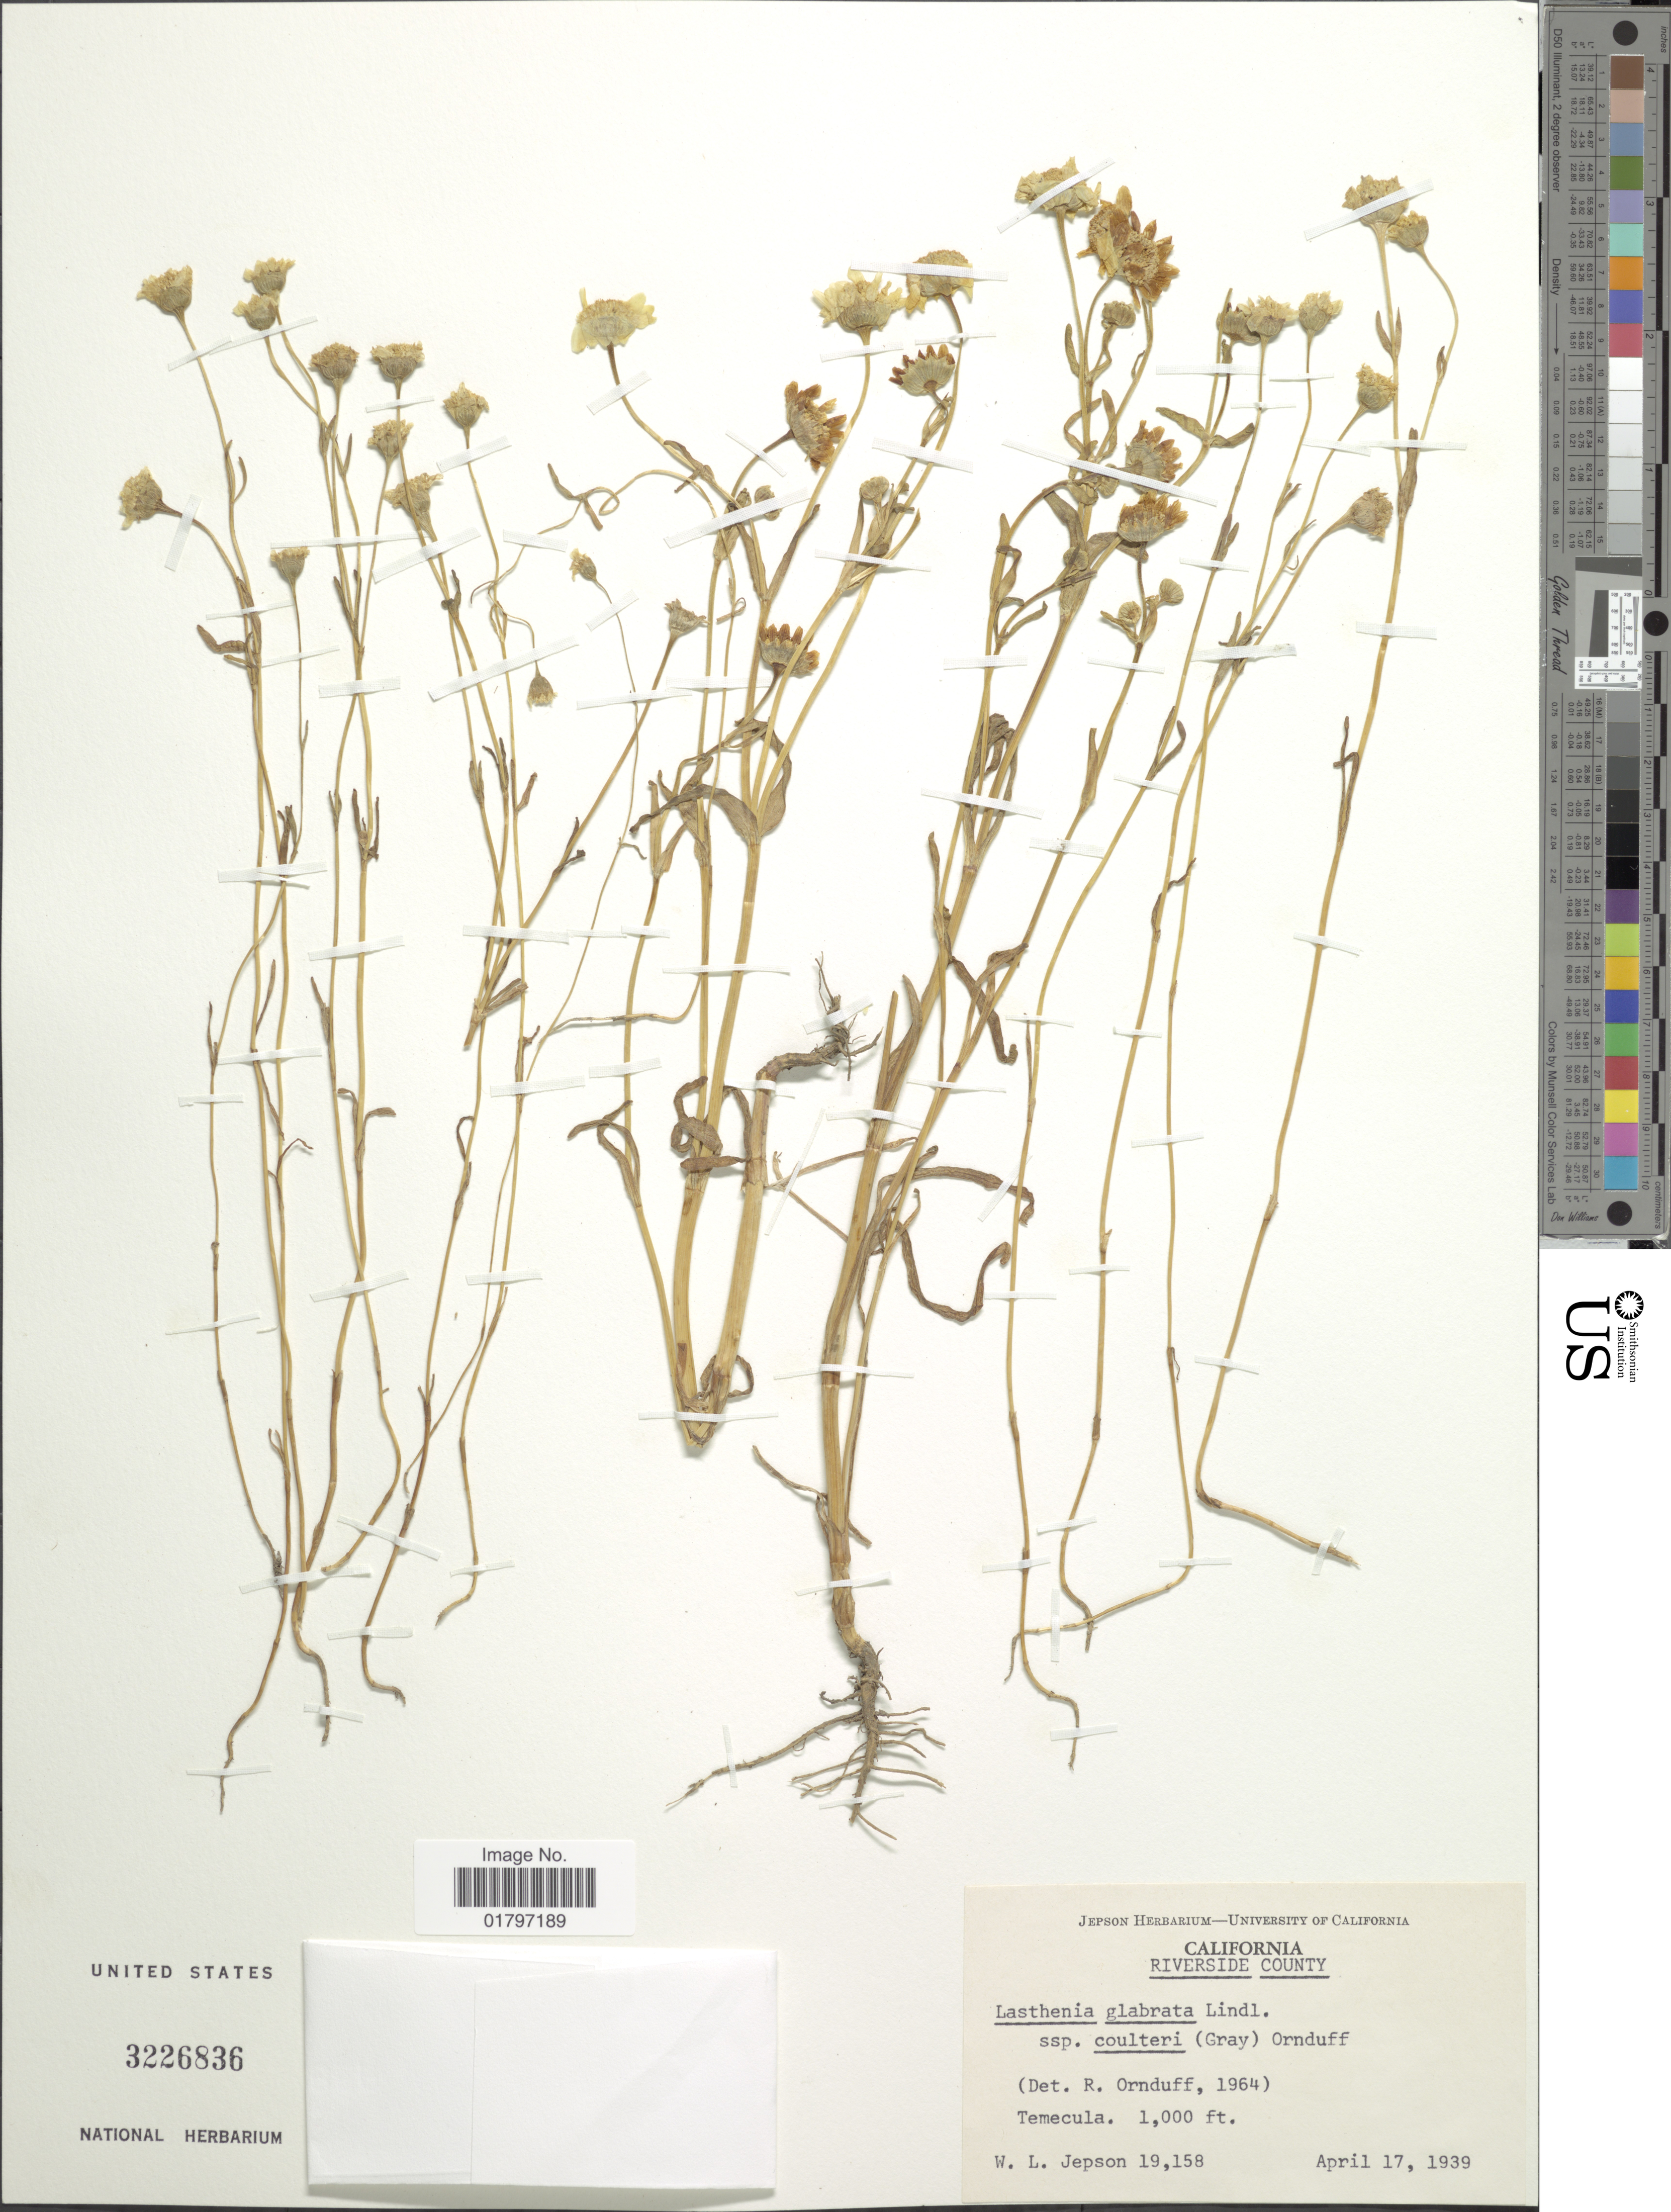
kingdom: Plantae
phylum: Tracheophyta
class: Magnoliopsida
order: Asterales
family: Asteraceae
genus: Lasthenia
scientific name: Lasthenia glabrata subsp. glabrata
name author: Lindl.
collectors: W. L. Jepson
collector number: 19158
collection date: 1939-04-17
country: United States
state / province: California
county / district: Riverside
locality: Riverside County. Temecula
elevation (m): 305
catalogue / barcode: US 3226836